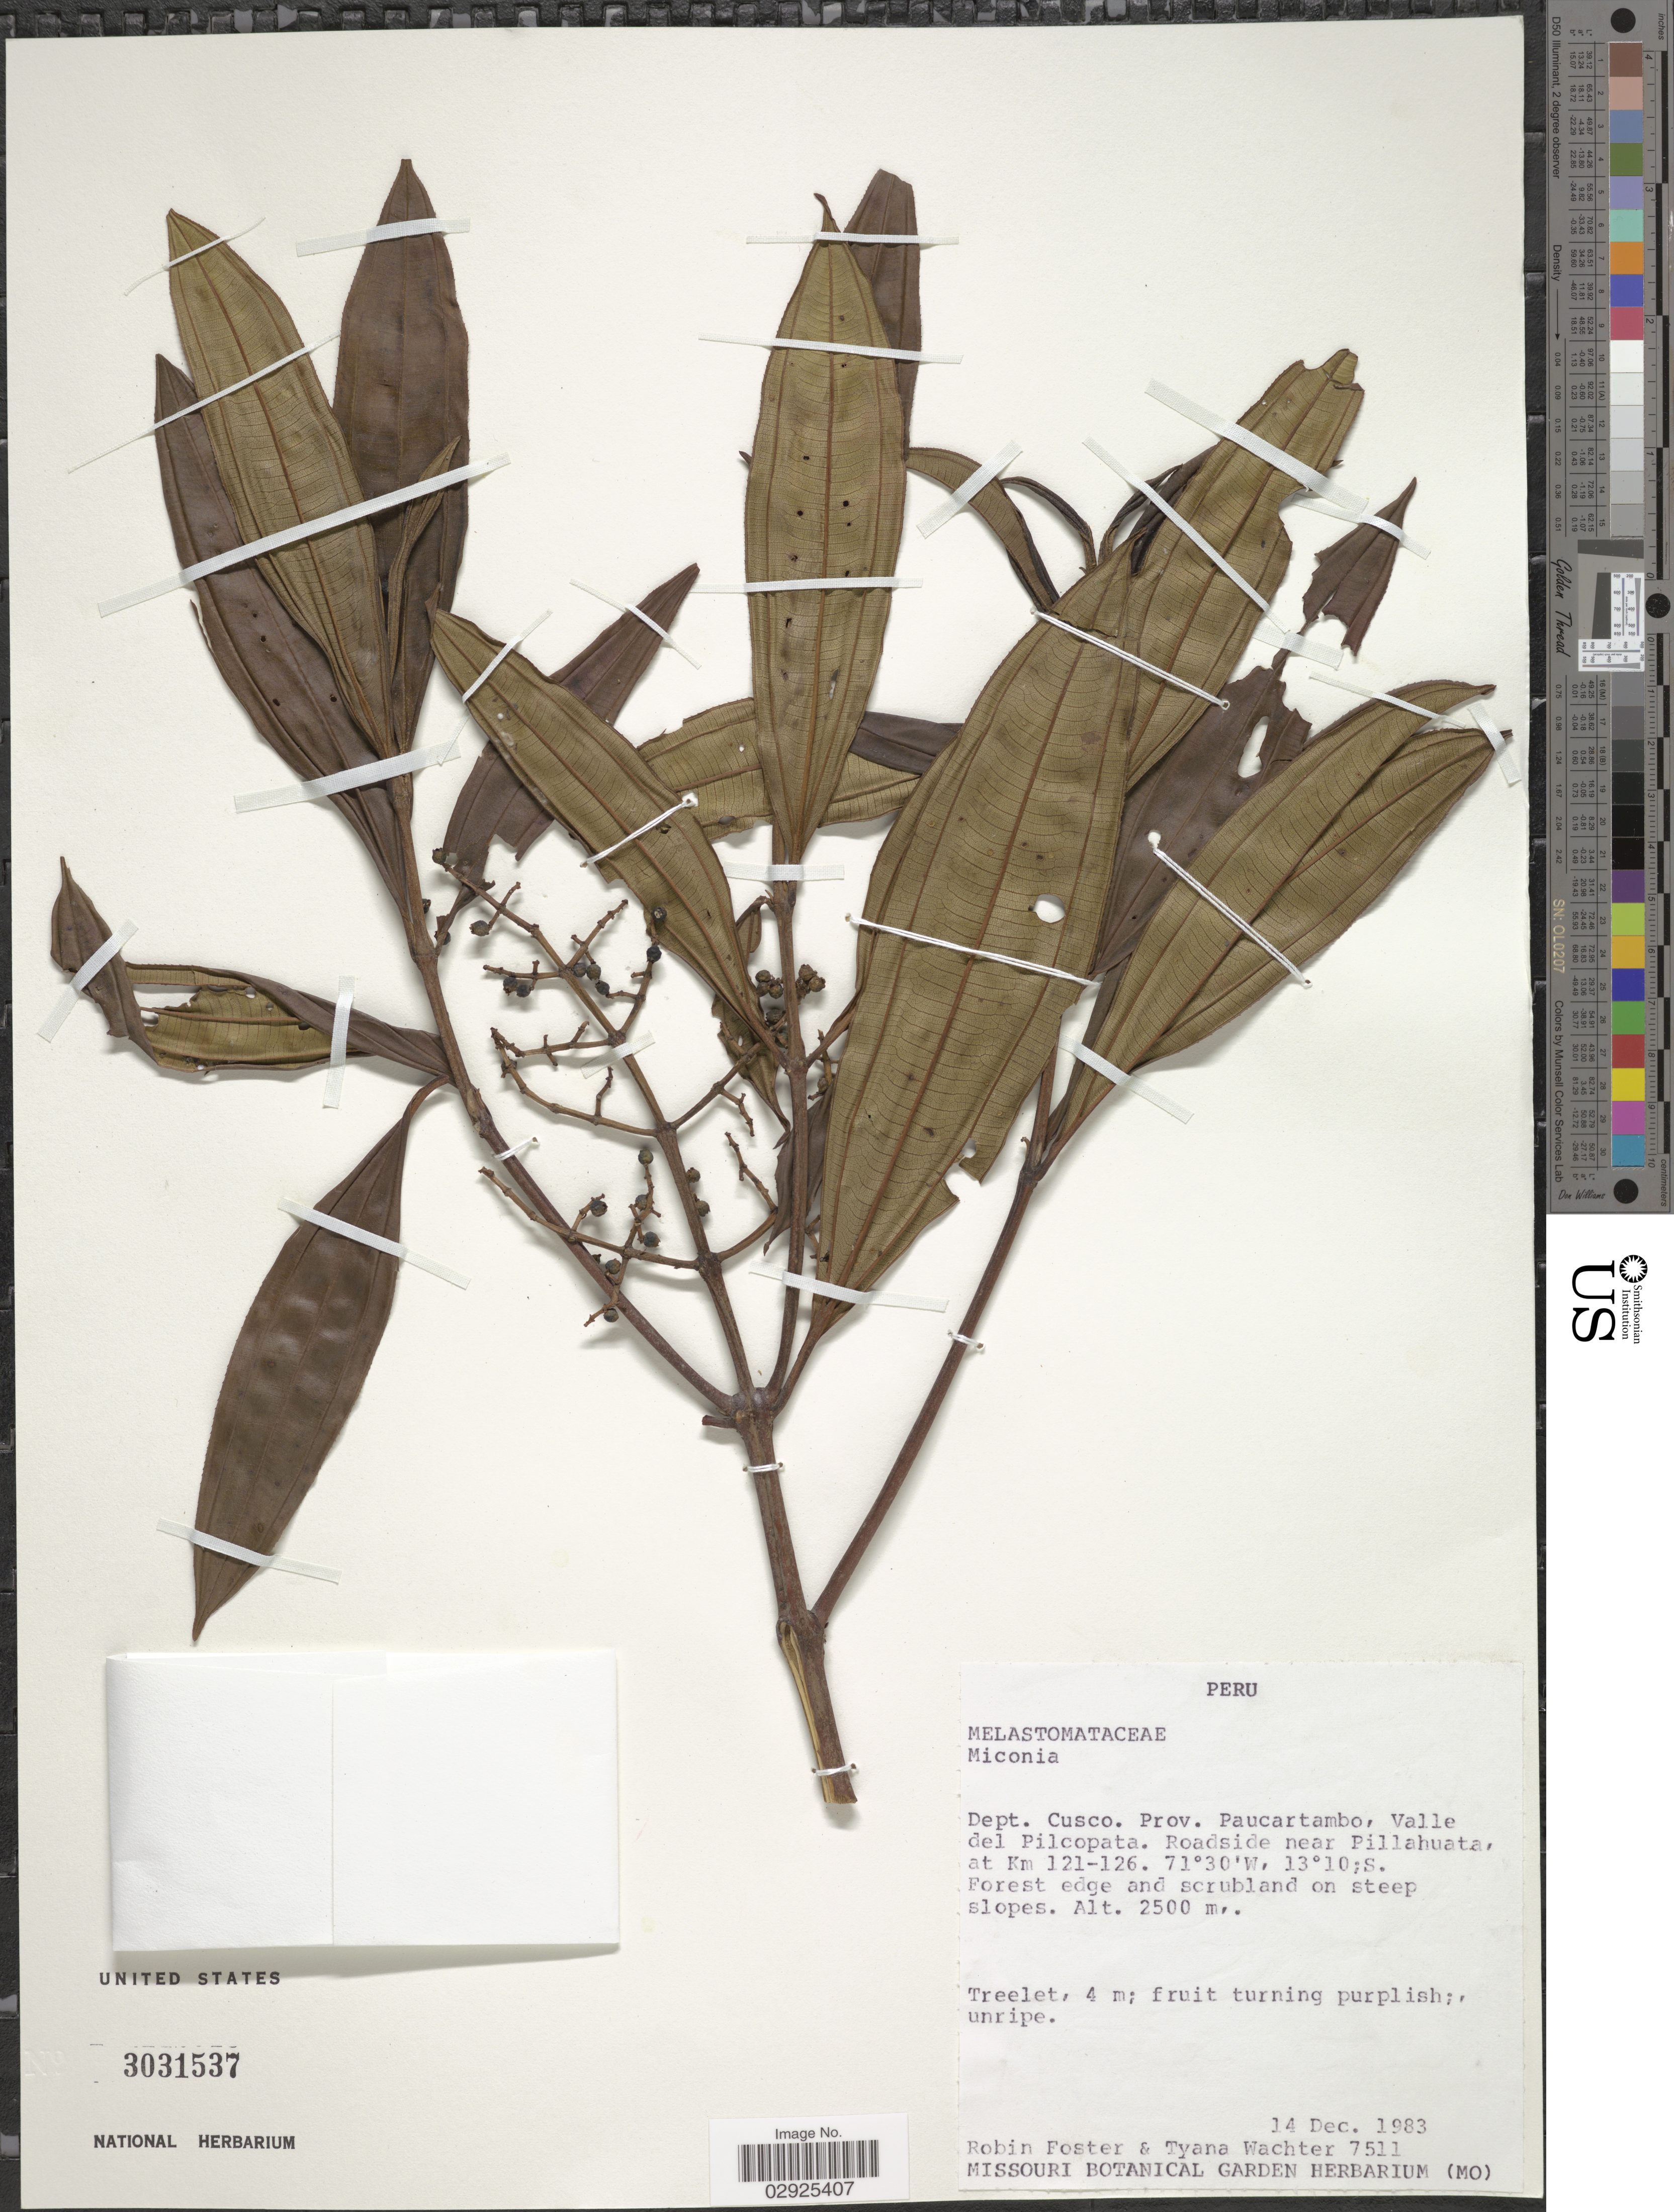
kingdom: Plantae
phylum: Tracheophyta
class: Magnoliopsida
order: Myrtales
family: Melastomataceae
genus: Miconia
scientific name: Miconia sp.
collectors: R. B. Foster & T. Wachter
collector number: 7511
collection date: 1983-12-14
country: Peru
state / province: Cusco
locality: Dept. Cusco, Prov. Paucartambo, Valle del Pilcopata, Roadside near Pillahuata at Km 121-126.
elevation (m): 2500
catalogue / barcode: US 3031537